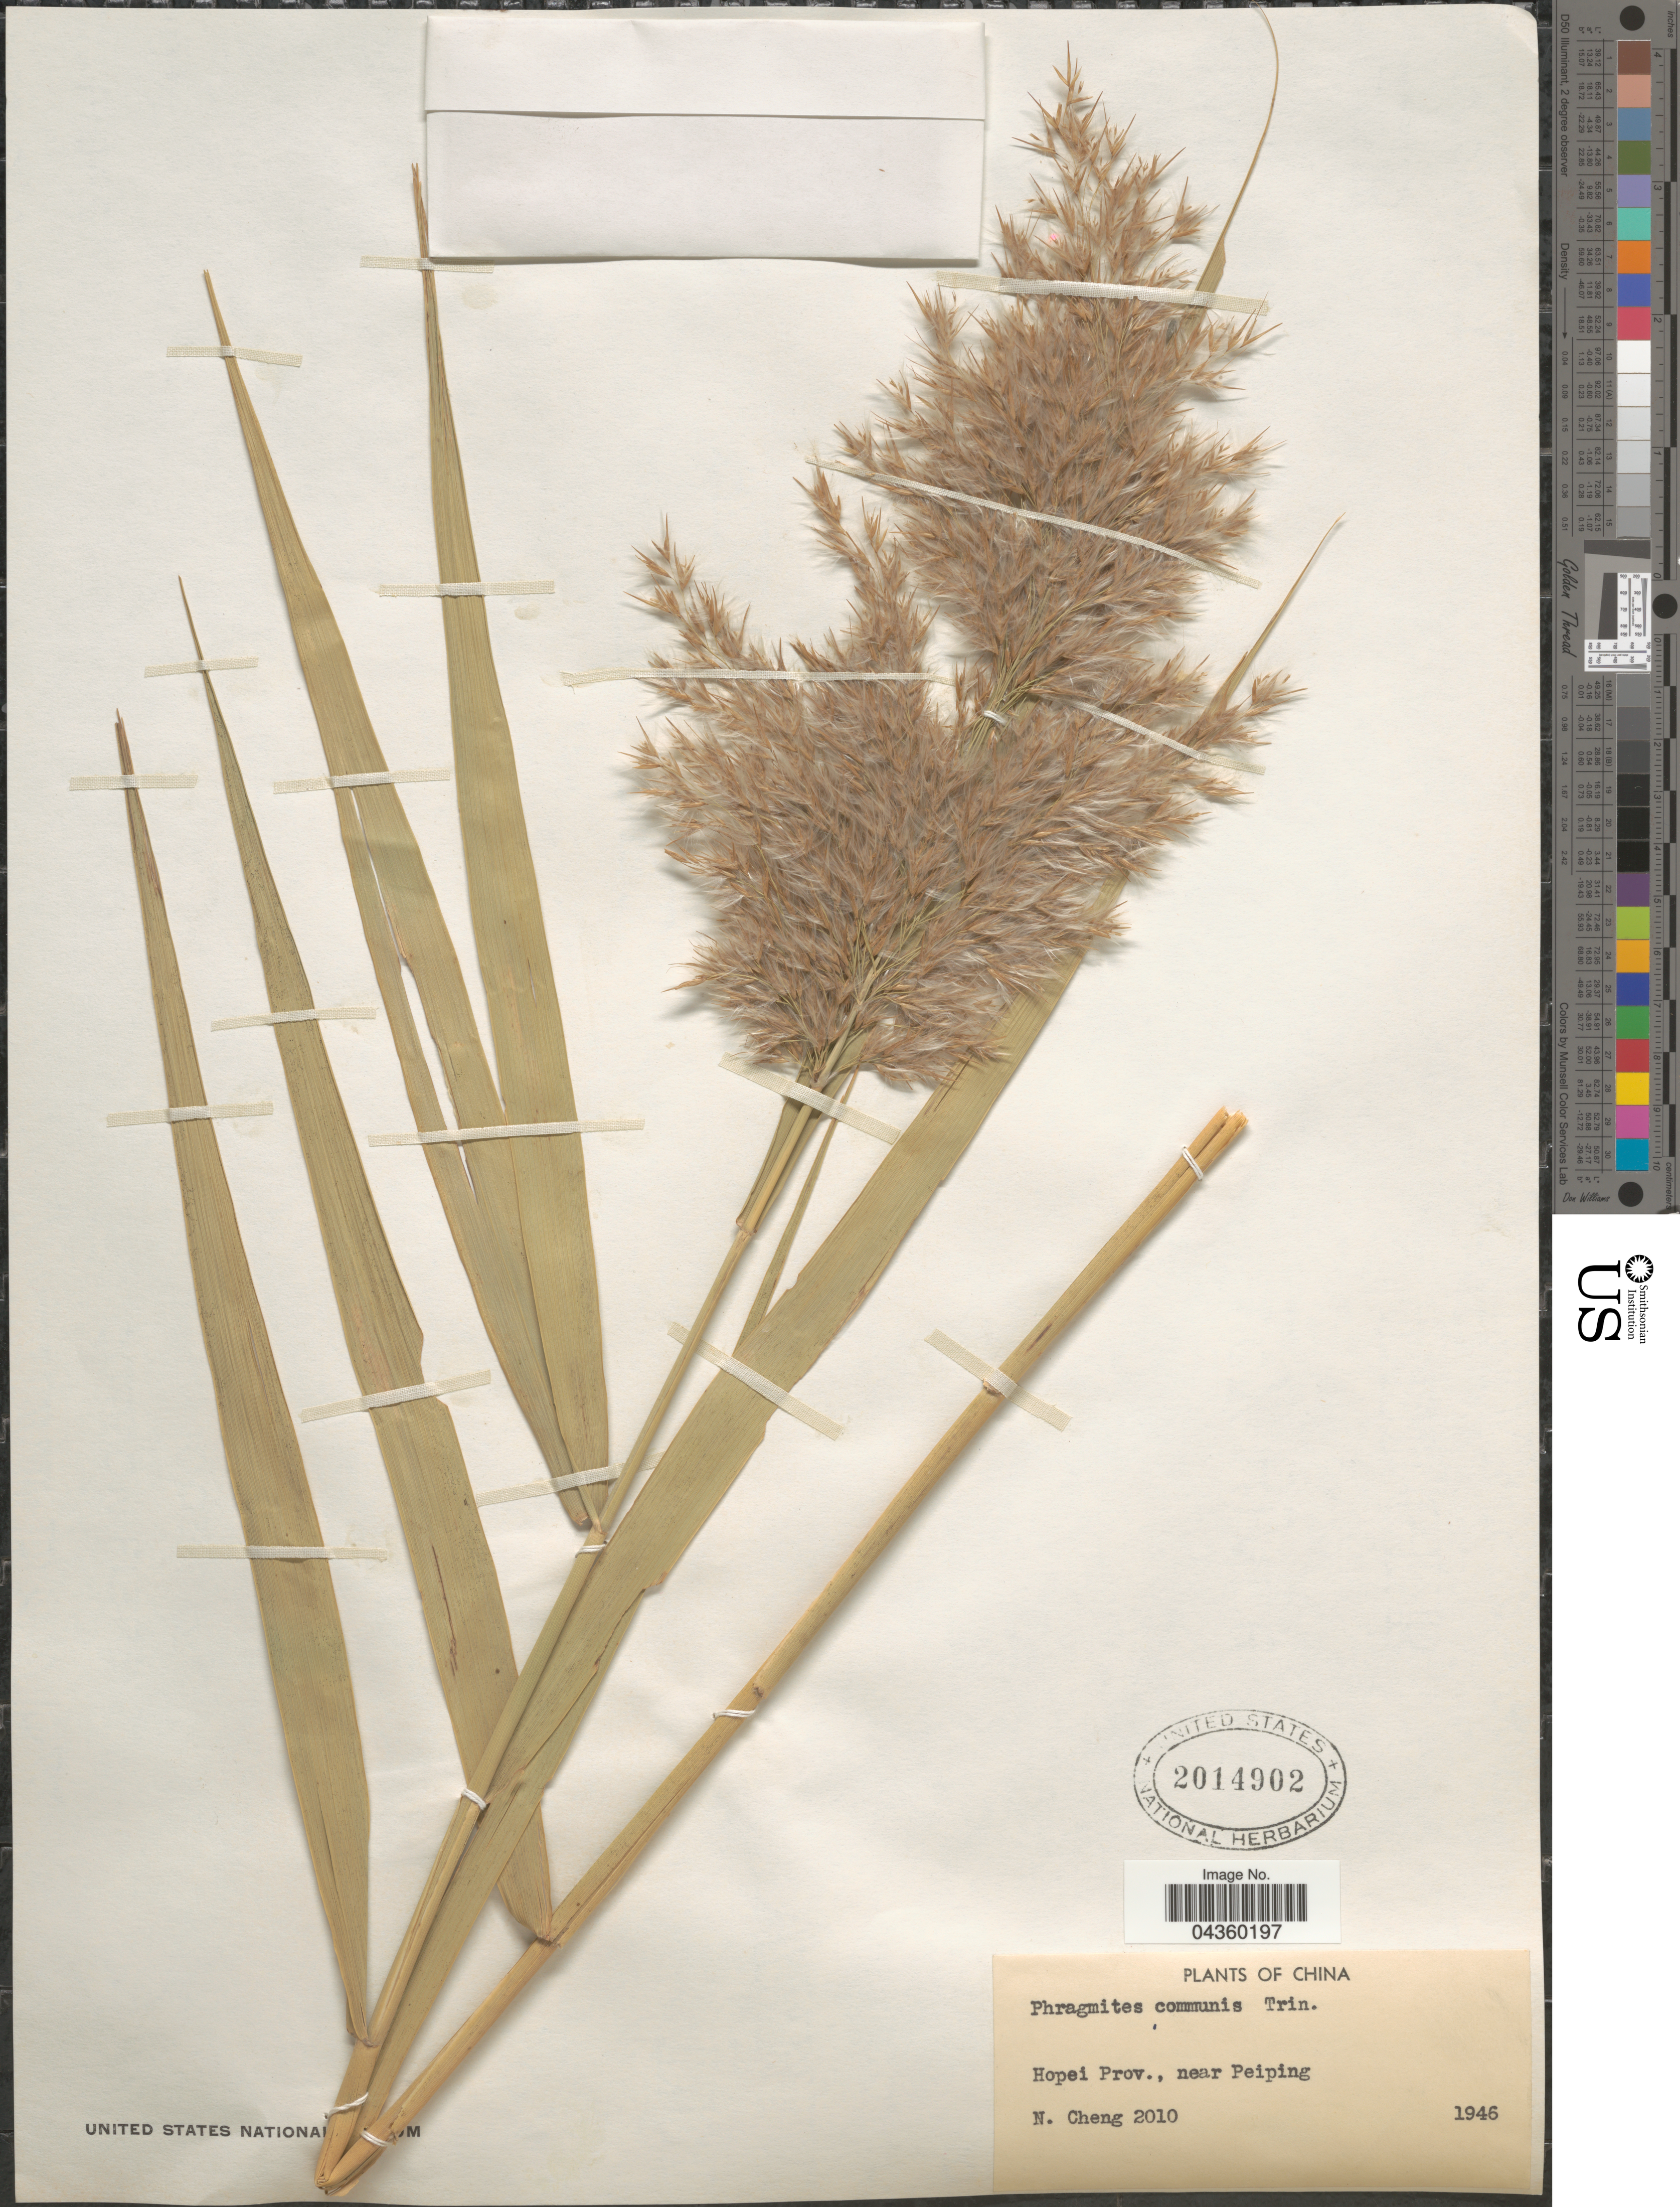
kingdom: Plantae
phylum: Tracheophyta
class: Liliopsida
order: Poales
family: Poaceae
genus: Phragmites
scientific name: Phragmites australis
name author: (Cav.) Trin. ex Steud.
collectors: N. Cheng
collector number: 2010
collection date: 1946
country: China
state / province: Hebei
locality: Hopei Prov., near Peiping.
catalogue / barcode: US 2014902